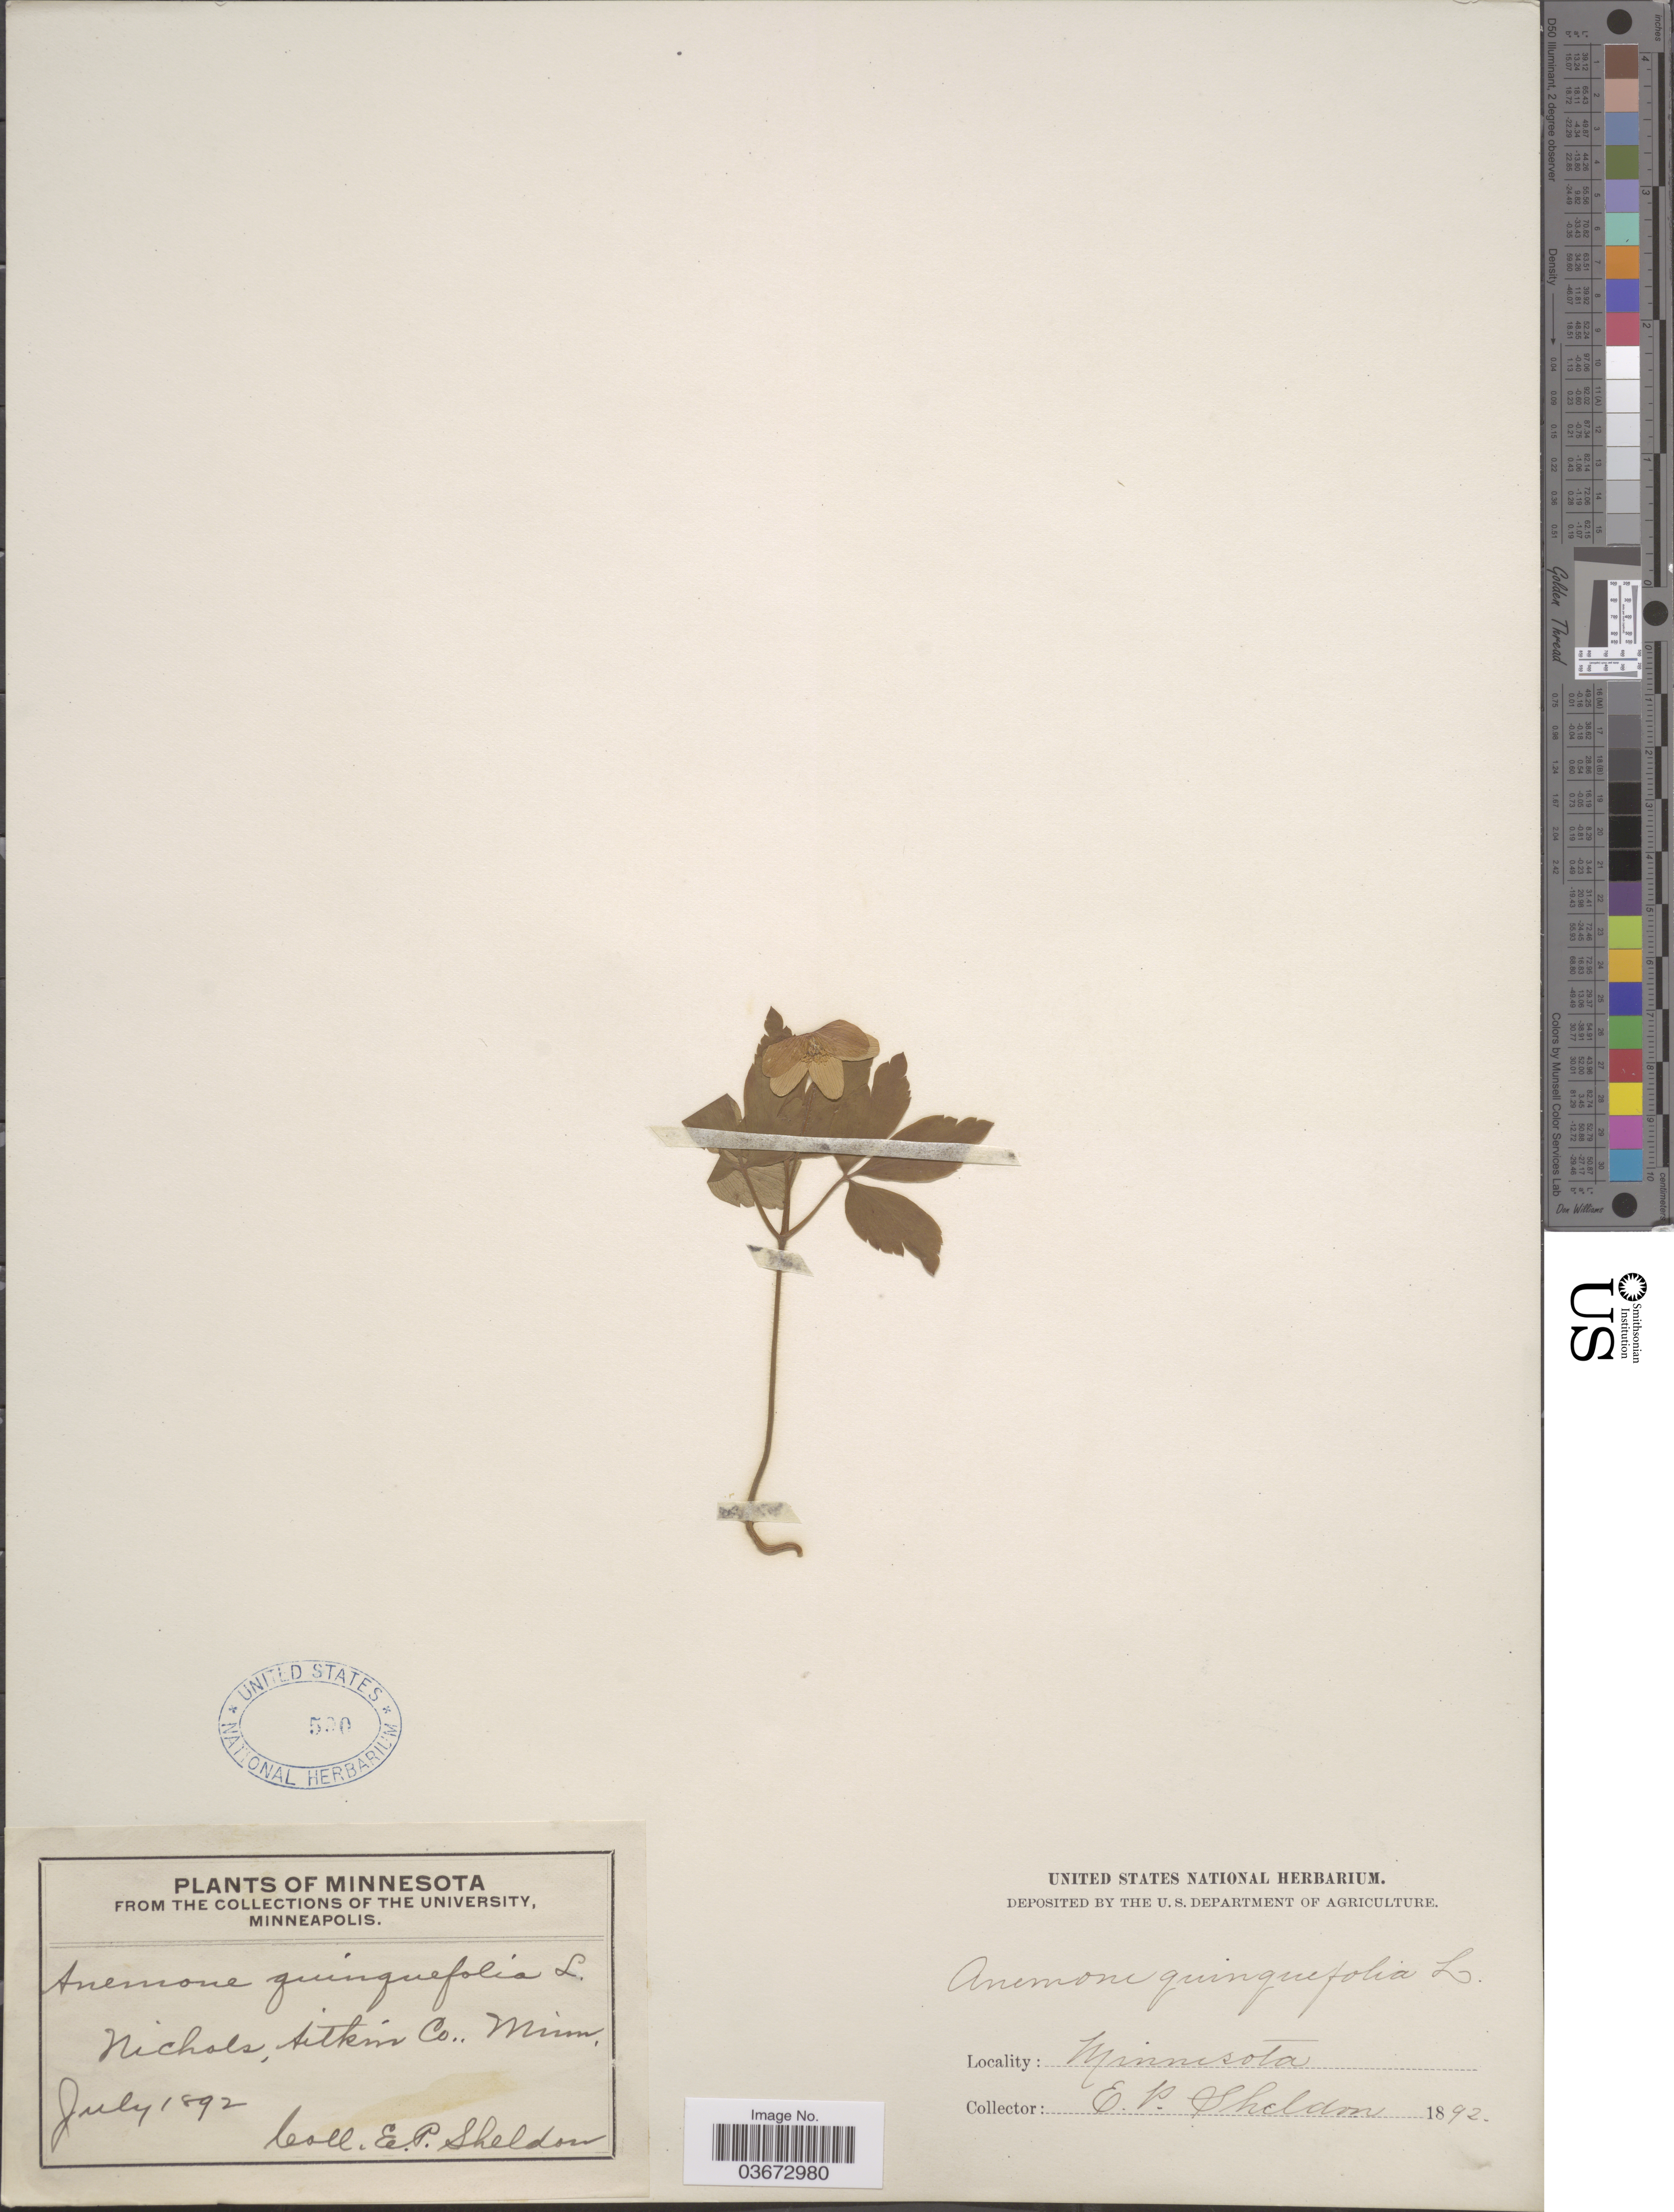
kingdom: Plantae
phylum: Tracheophyta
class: Magnoliopsida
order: Ranunculales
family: Ranunculaceae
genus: Anemone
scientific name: Anemone quinquefolia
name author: L.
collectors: E. P. Sheldon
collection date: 1892-07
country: United States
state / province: Minnesota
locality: Nichols, Sitkin Co.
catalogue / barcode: US 590